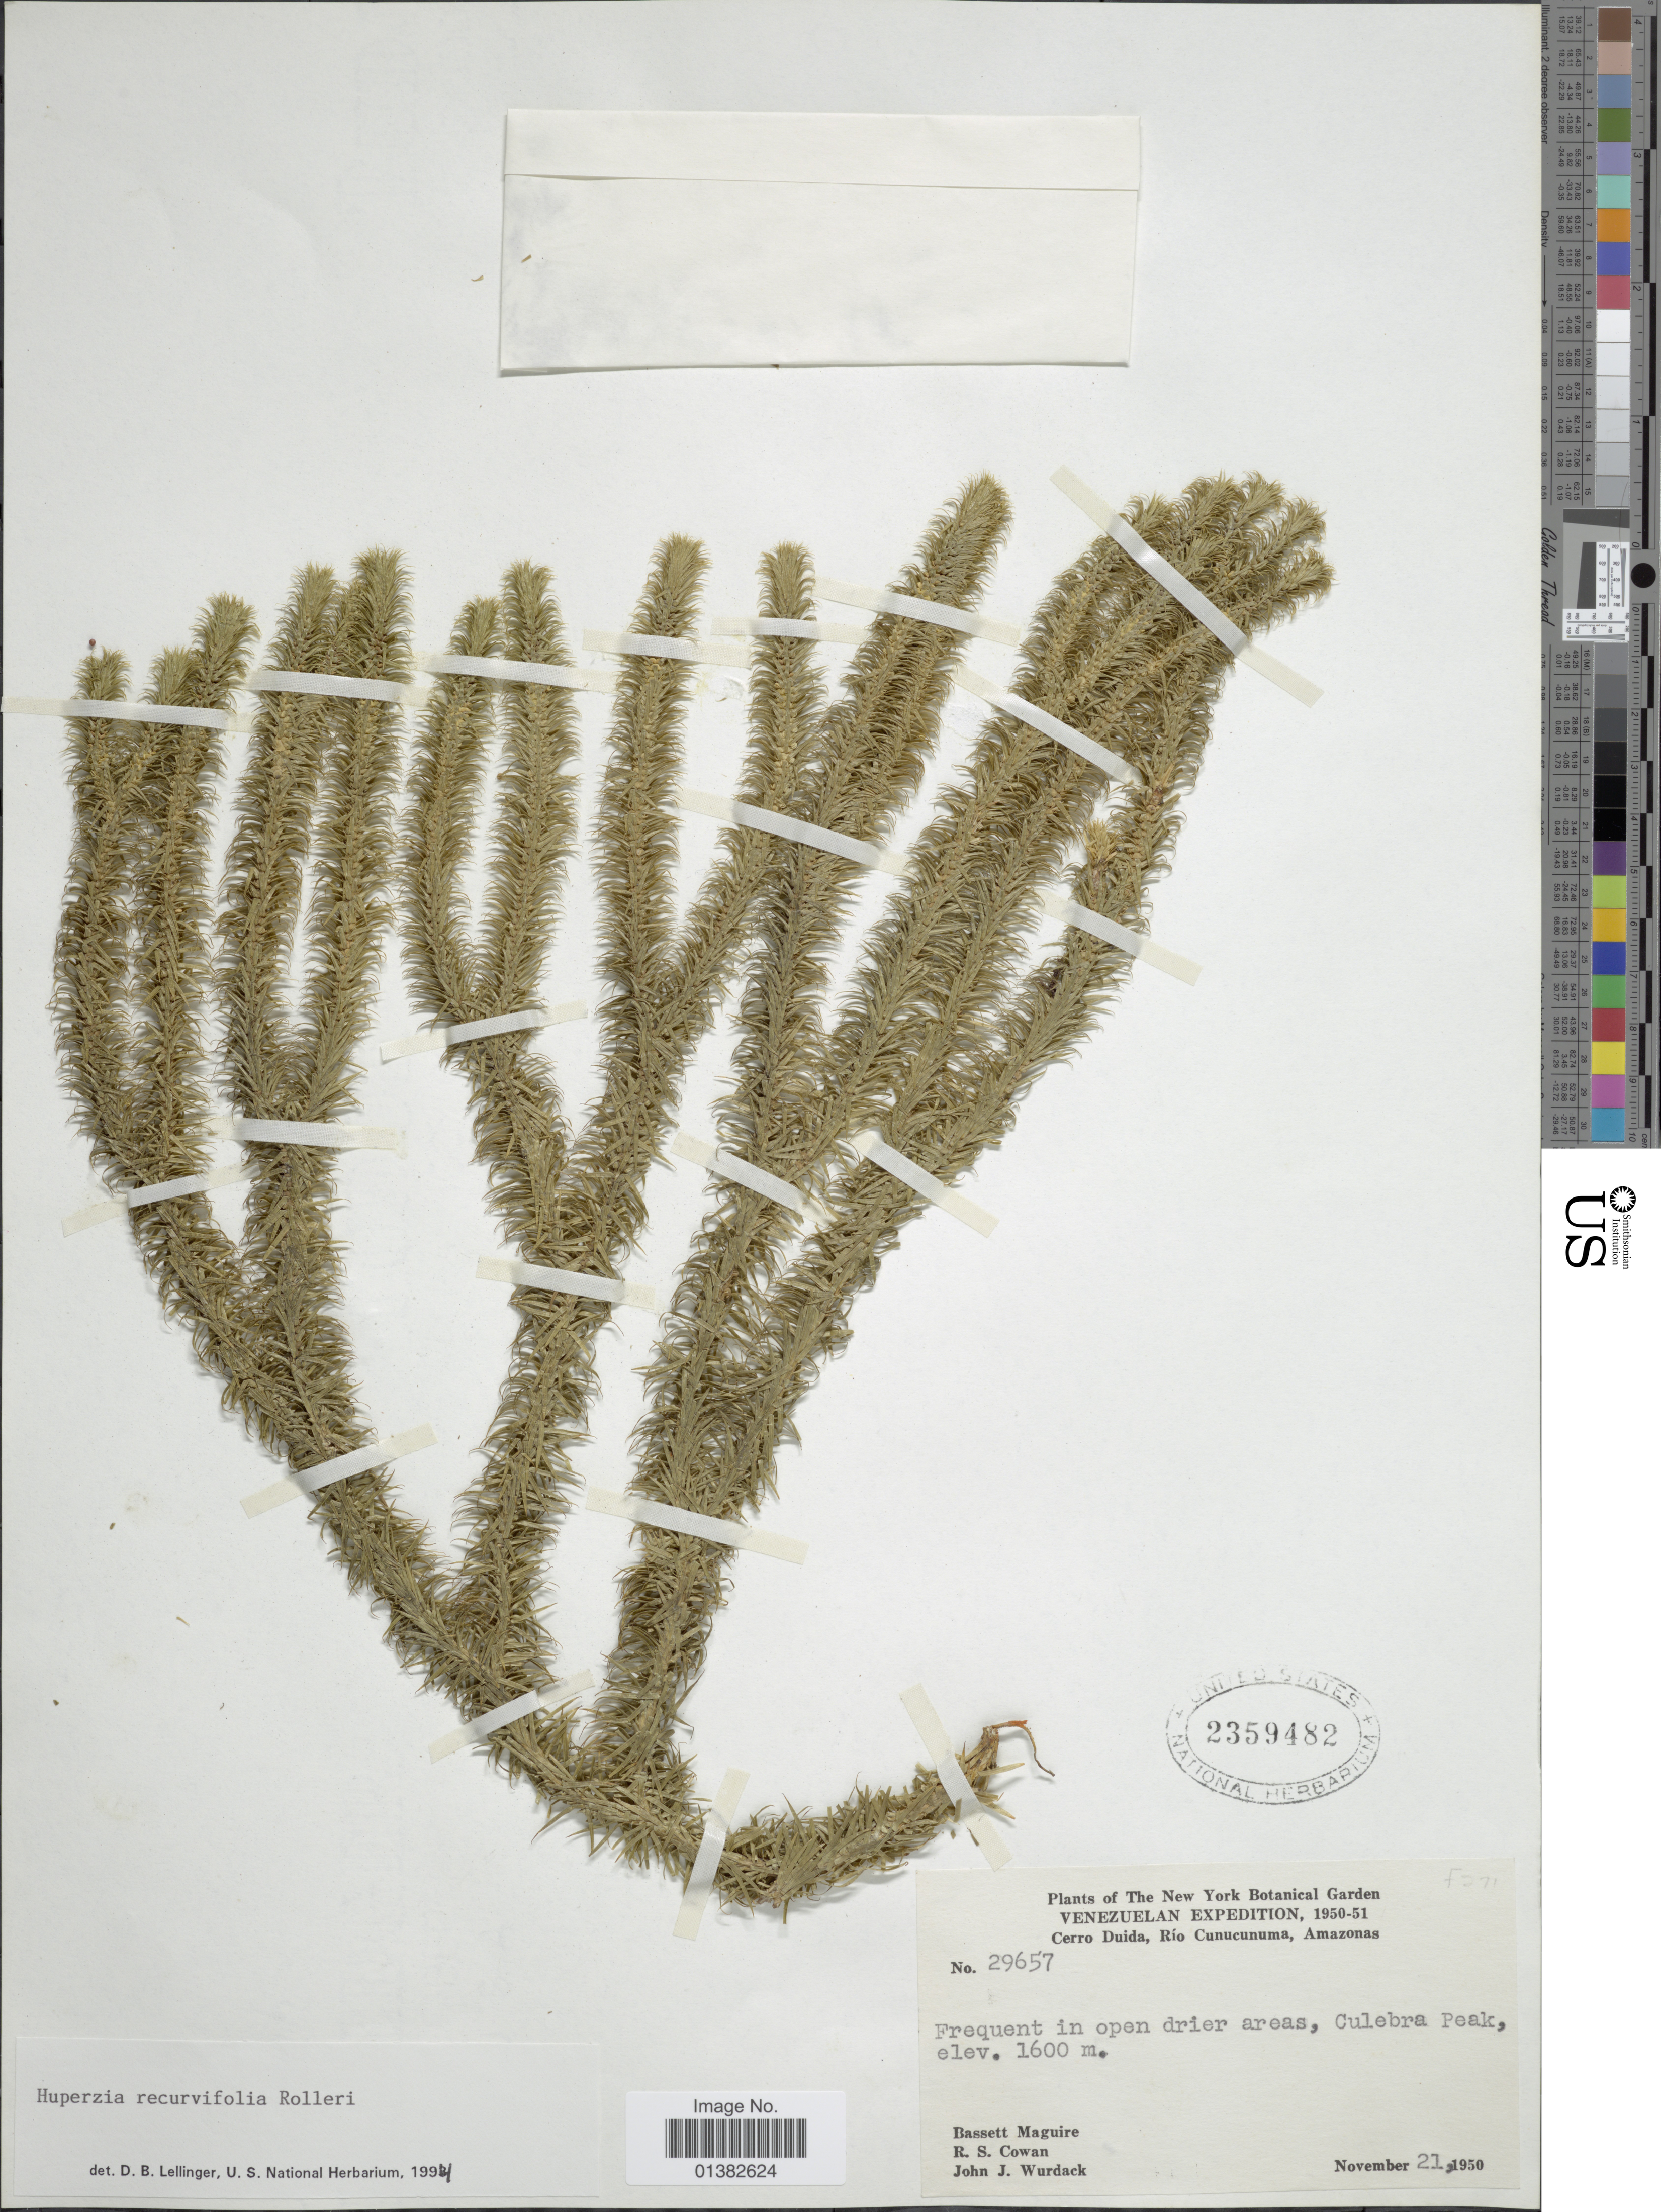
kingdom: Plantae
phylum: Tracheophyta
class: Lycopodiopsida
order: Lycopodiales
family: Lycopodiaceae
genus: Phlegmariurus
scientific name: Phlegmariurus recurvifolius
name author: (Rolleri) B. Øllg.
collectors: B. Maguire, R. S. Cowan & J. J. Wurdack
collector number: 29657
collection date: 1950-11-21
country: Venezuela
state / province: Amazonas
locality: Cerro Duida, Río Cunucunuma, frequent in open drier areas, Culebra Peak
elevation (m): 1600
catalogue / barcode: US 2359482